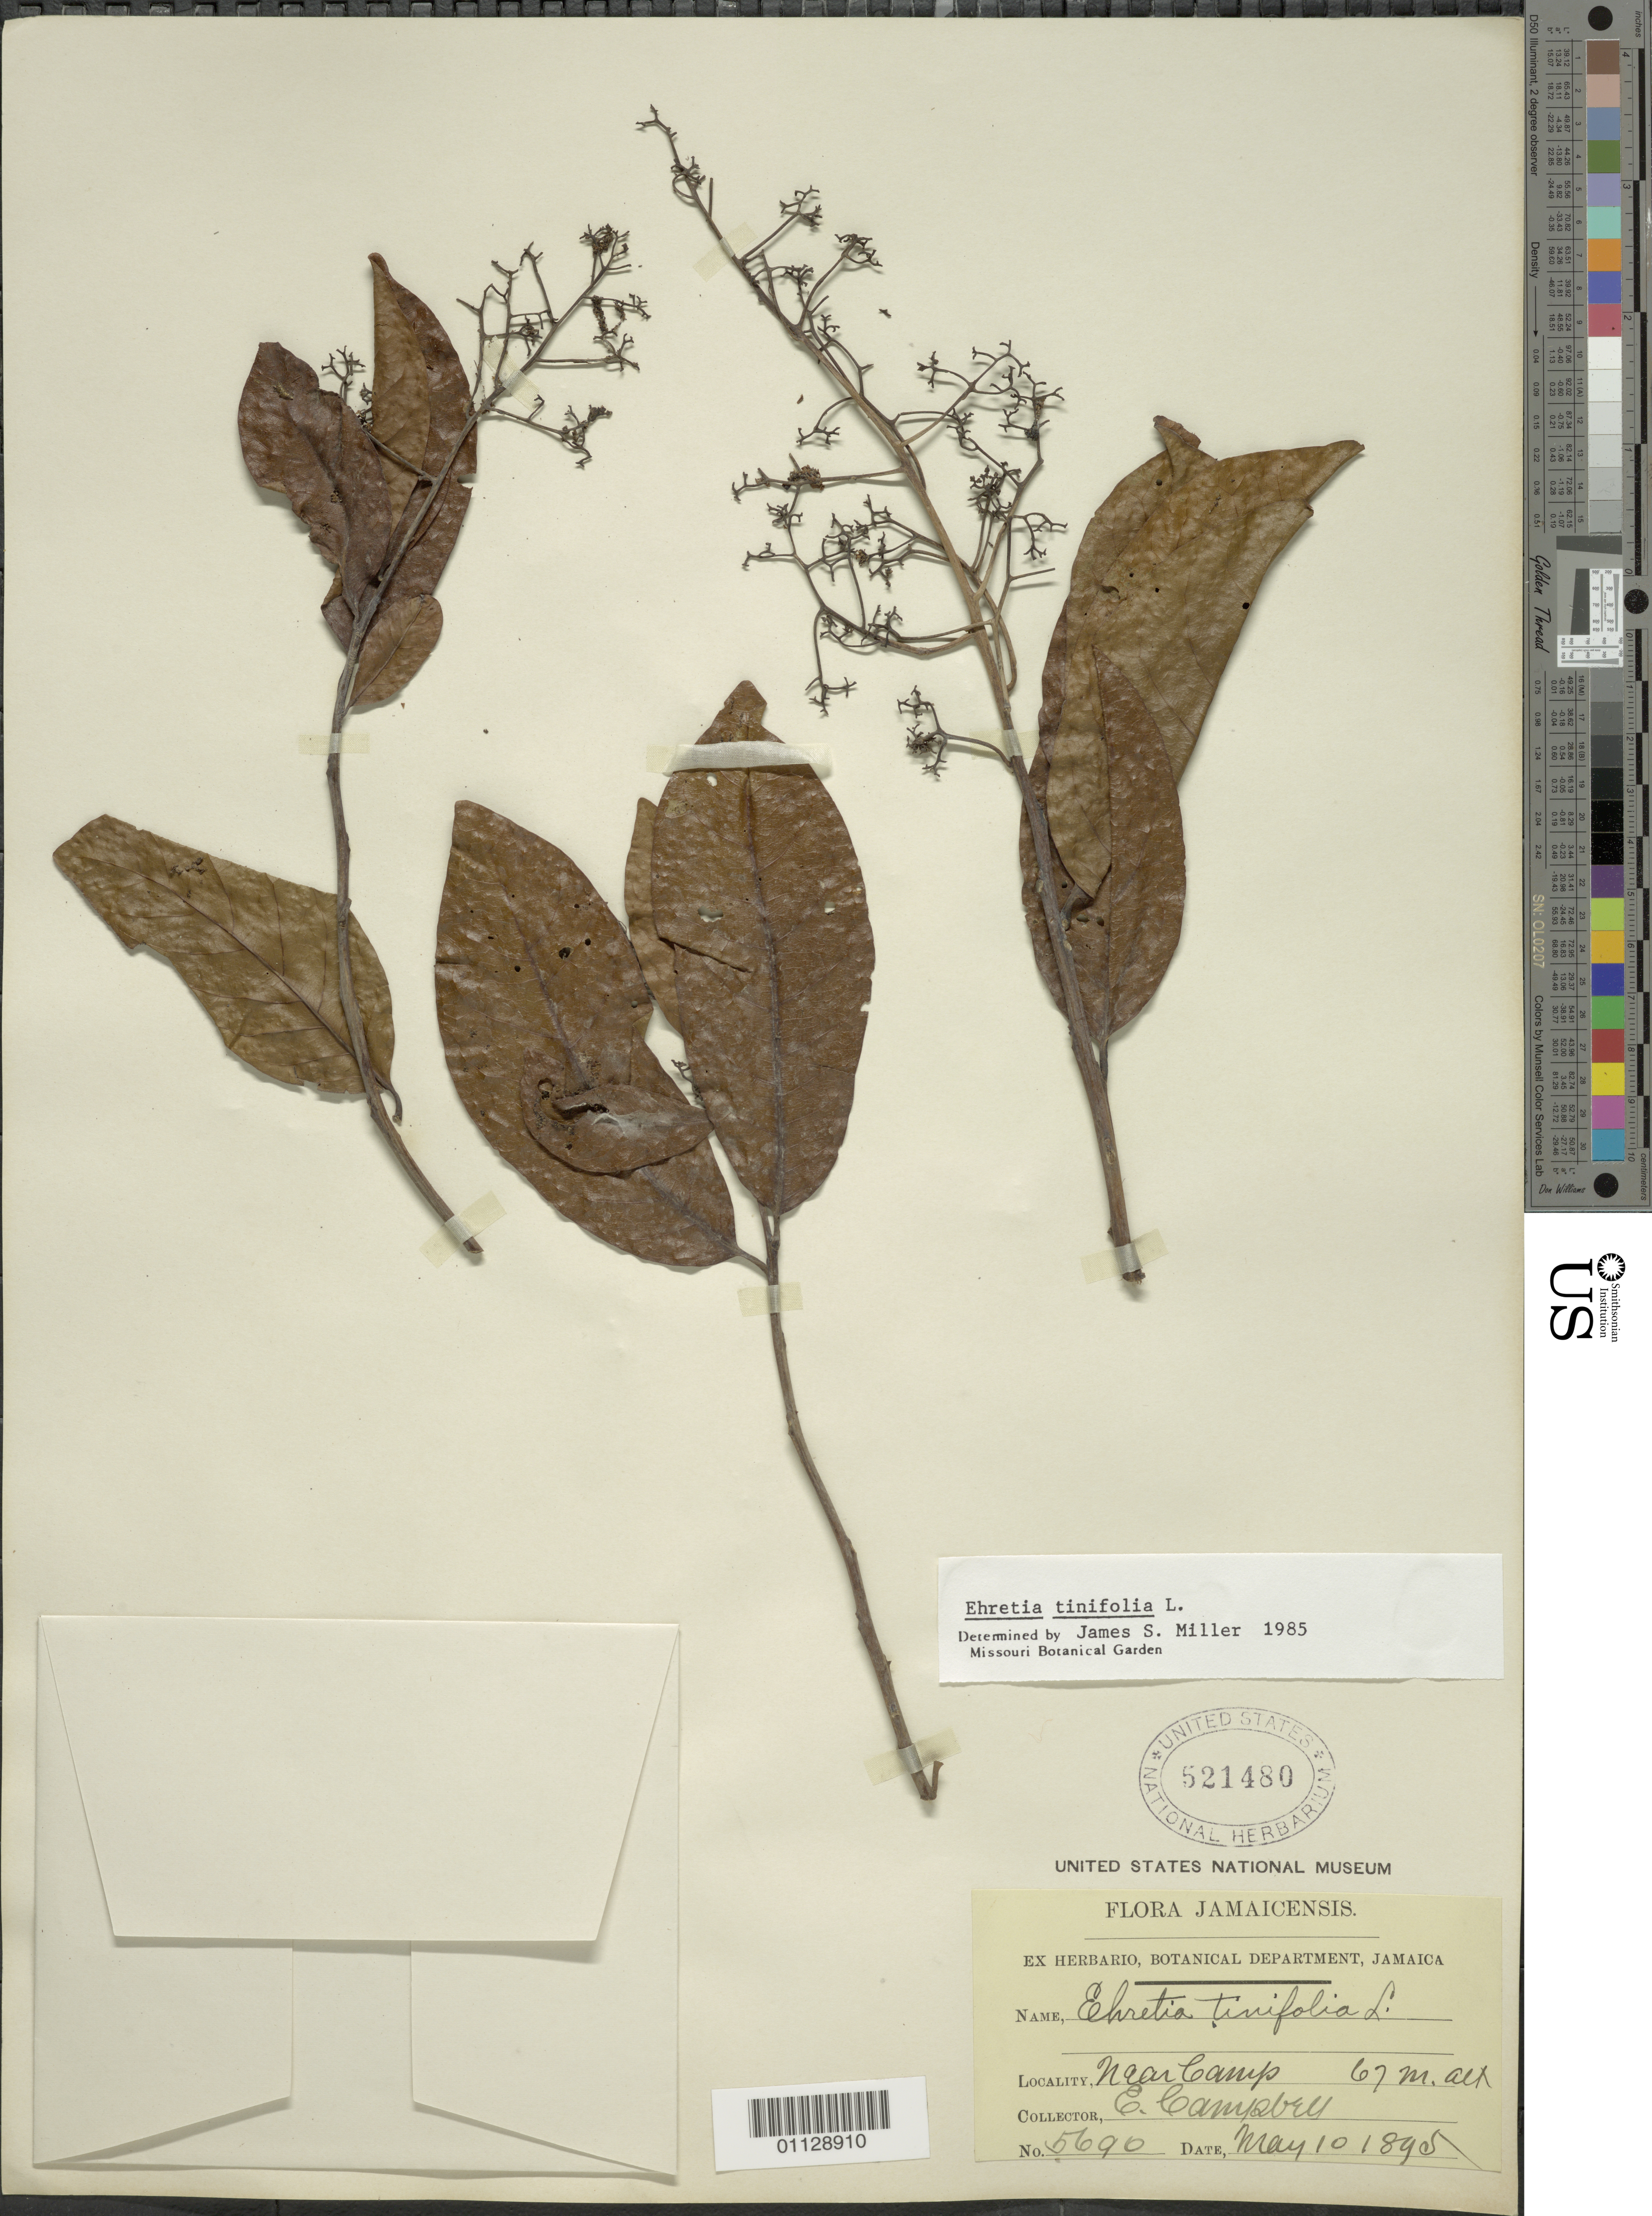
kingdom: Plantae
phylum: Tracheophyta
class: Magnoliopsida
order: Boraginales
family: Ehretiaceae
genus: Ehretia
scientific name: Ehretia tinifolia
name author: L.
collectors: D. G. Campbell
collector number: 5690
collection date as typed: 10 May 1980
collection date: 1980-05-10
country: Jamaica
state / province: Saint Andrew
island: Jamaica I.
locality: near camp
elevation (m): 67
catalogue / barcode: US 521480